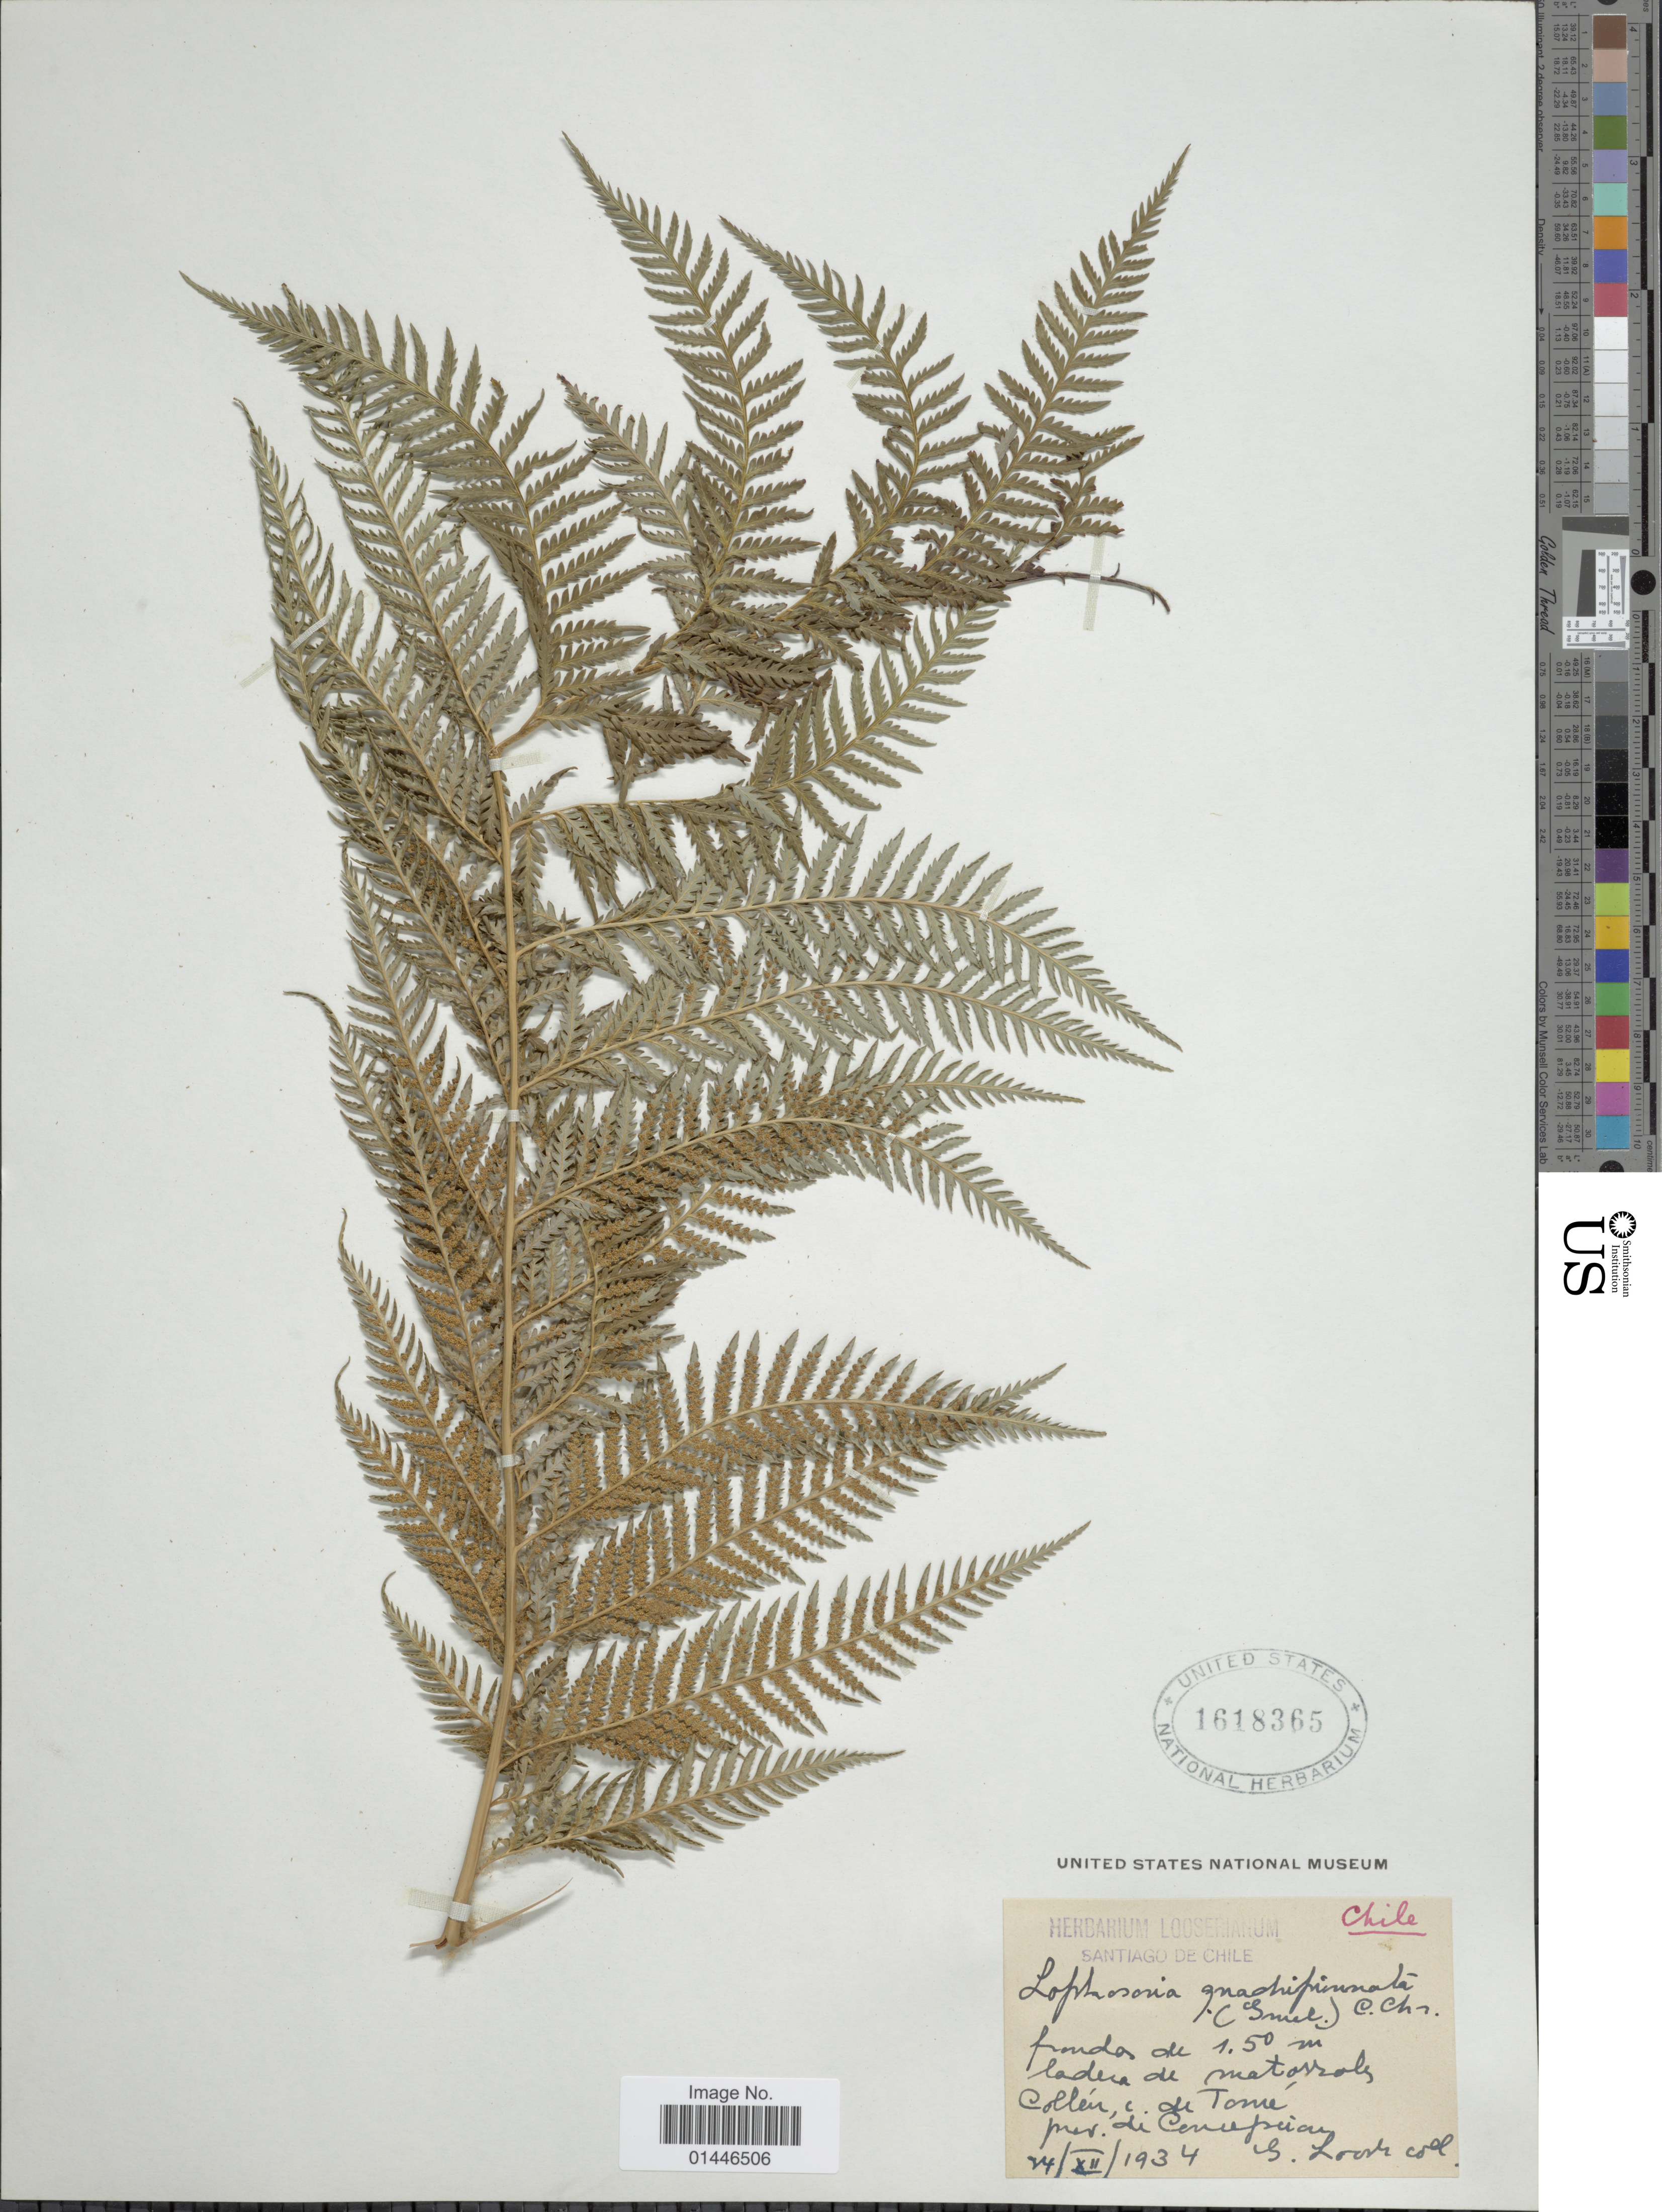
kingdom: Plantae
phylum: Tracheophyta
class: Polypodiopsida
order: Cyatheales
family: Dicksoniaceae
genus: Lophosoria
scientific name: Lophosoria quadripinnata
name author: (J.F. Gmel.) C. Chr.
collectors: G. Looser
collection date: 1934-12-24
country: Chile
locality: Collén, c. de Tomé prov. de Concepcion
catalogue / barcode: US 1618365